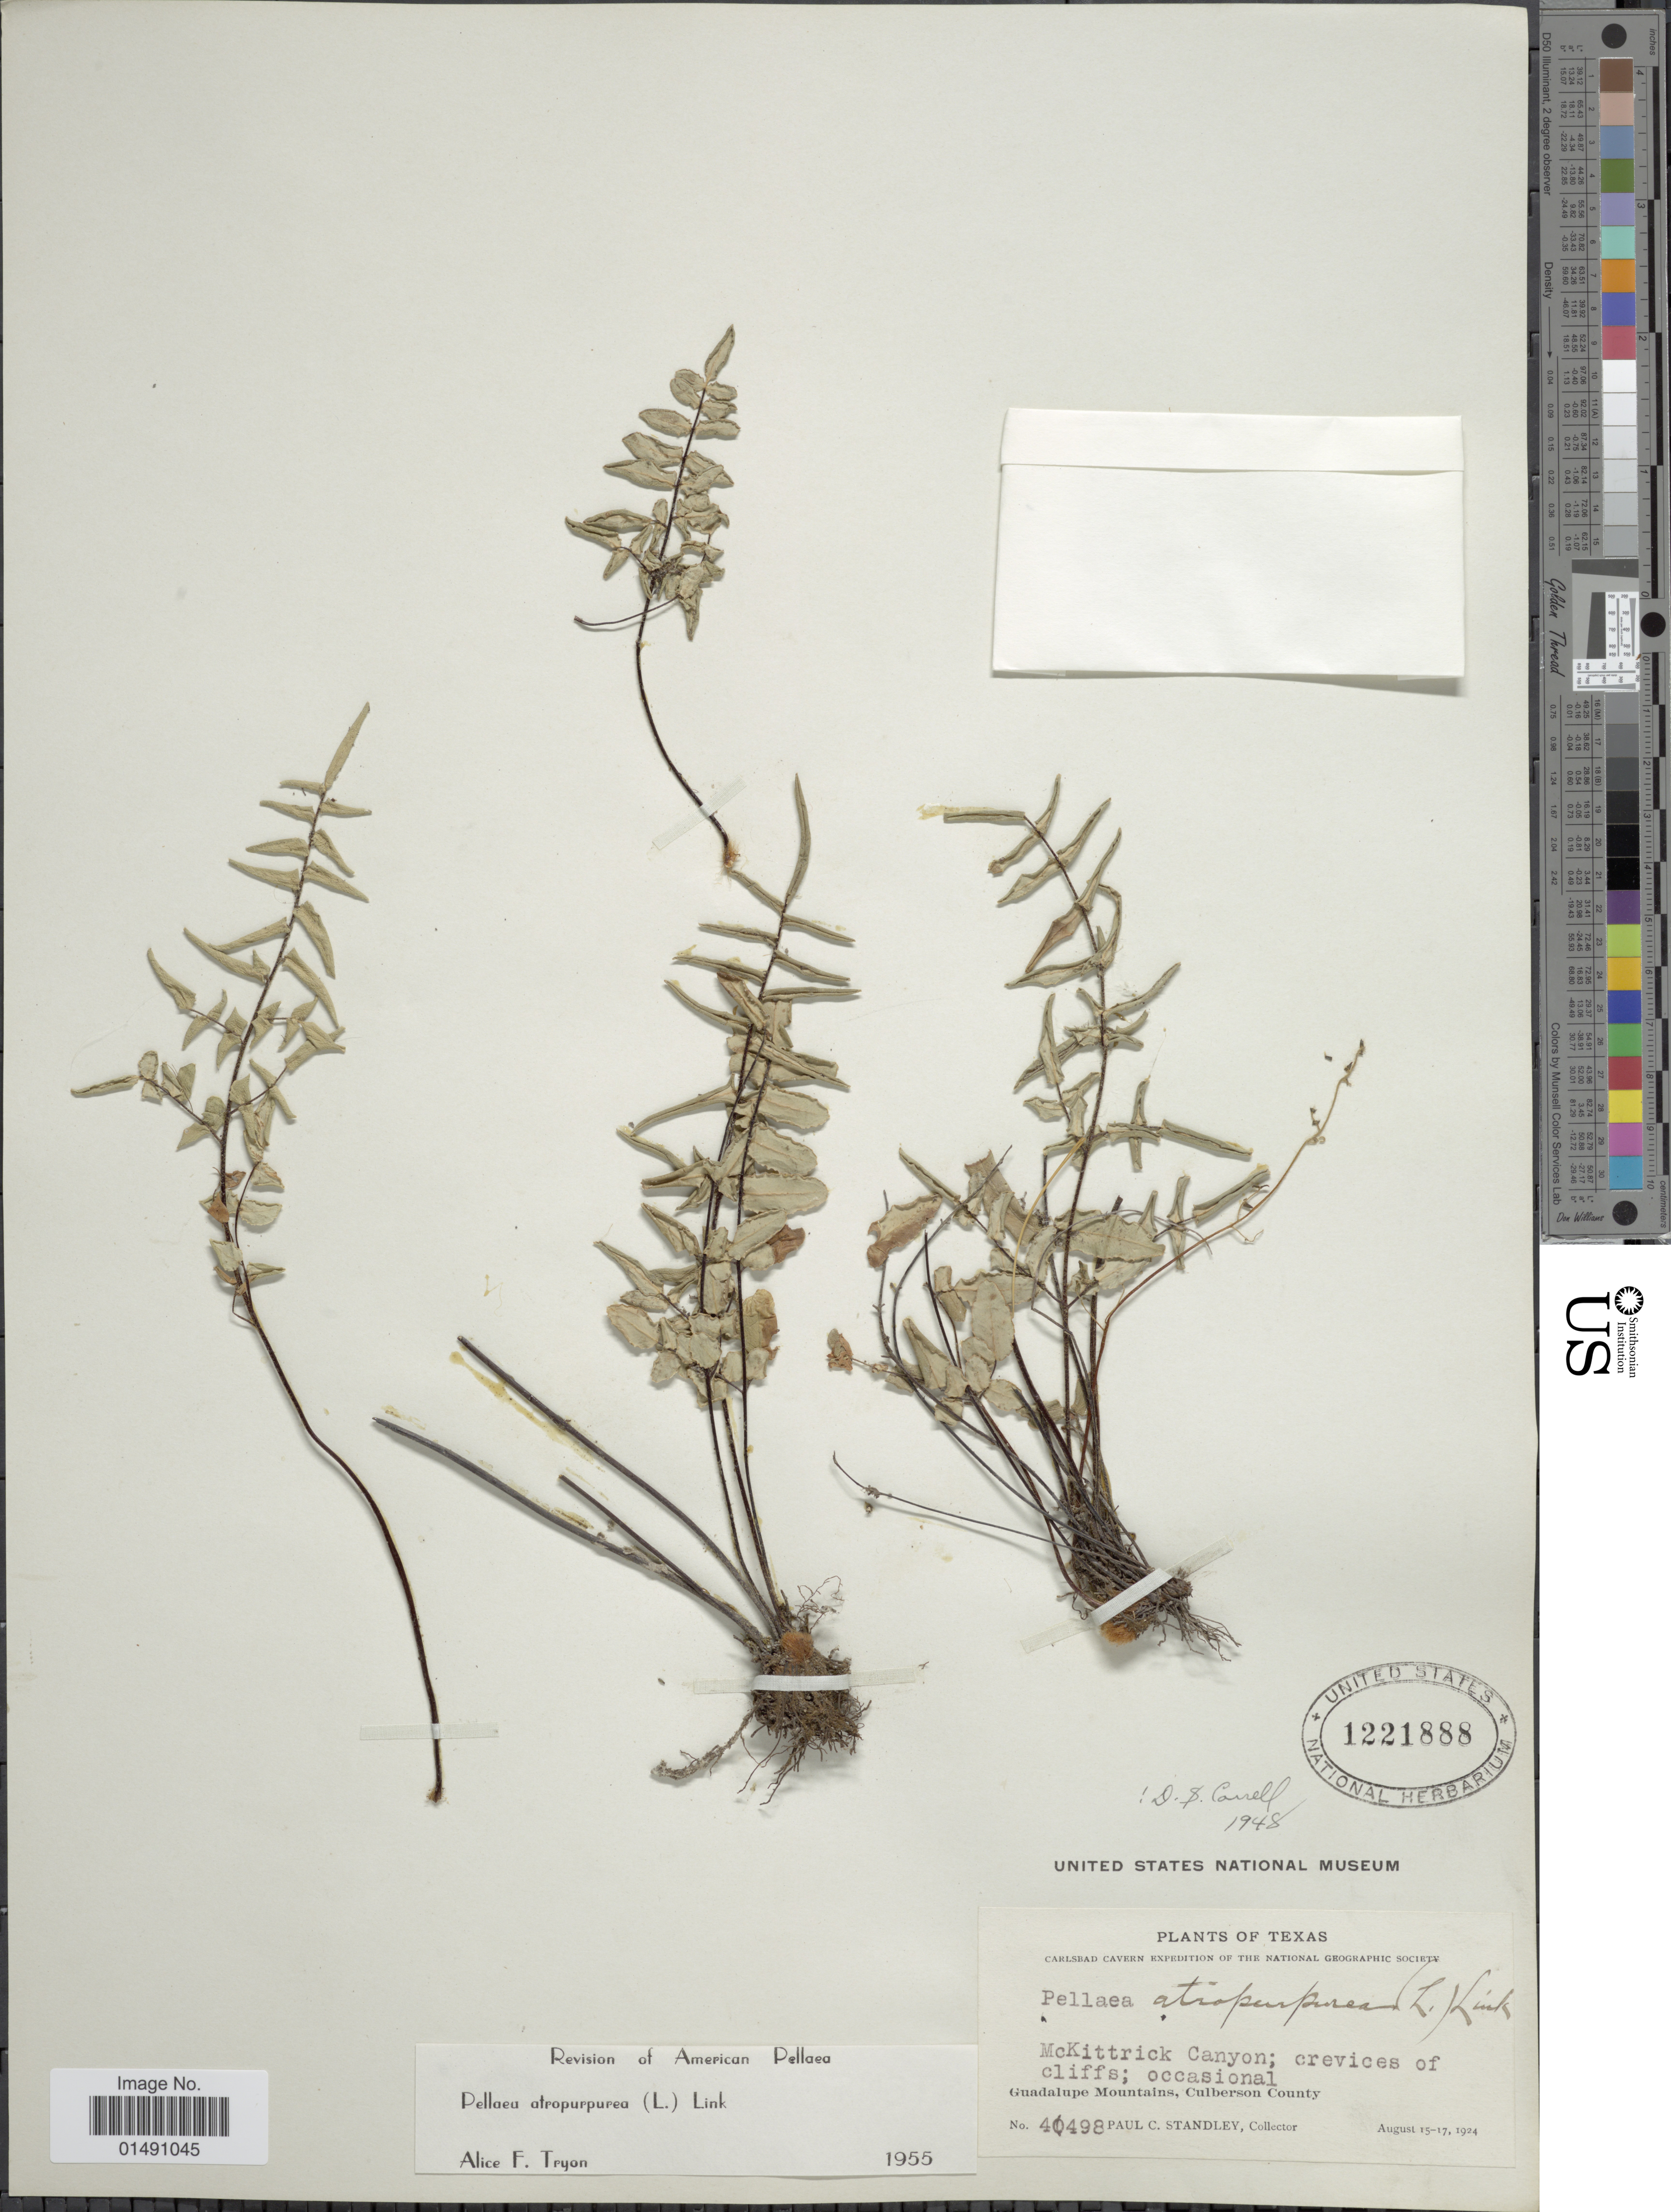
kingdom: Plantae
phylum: Tracheophyta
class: Polypodiopsida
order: Polypodiales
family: Pteridaceae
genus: Pellaea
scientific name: Pellaea atropurpurea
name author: (L.) Link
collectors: P. C. Standley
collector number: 40498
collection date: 1924-08-15/1924-08-17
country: United States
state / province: Texas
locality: McKittrick Canyon; crevices of cliffs, Guadalupe Mountains, Culberson County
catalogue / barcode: US 1221888